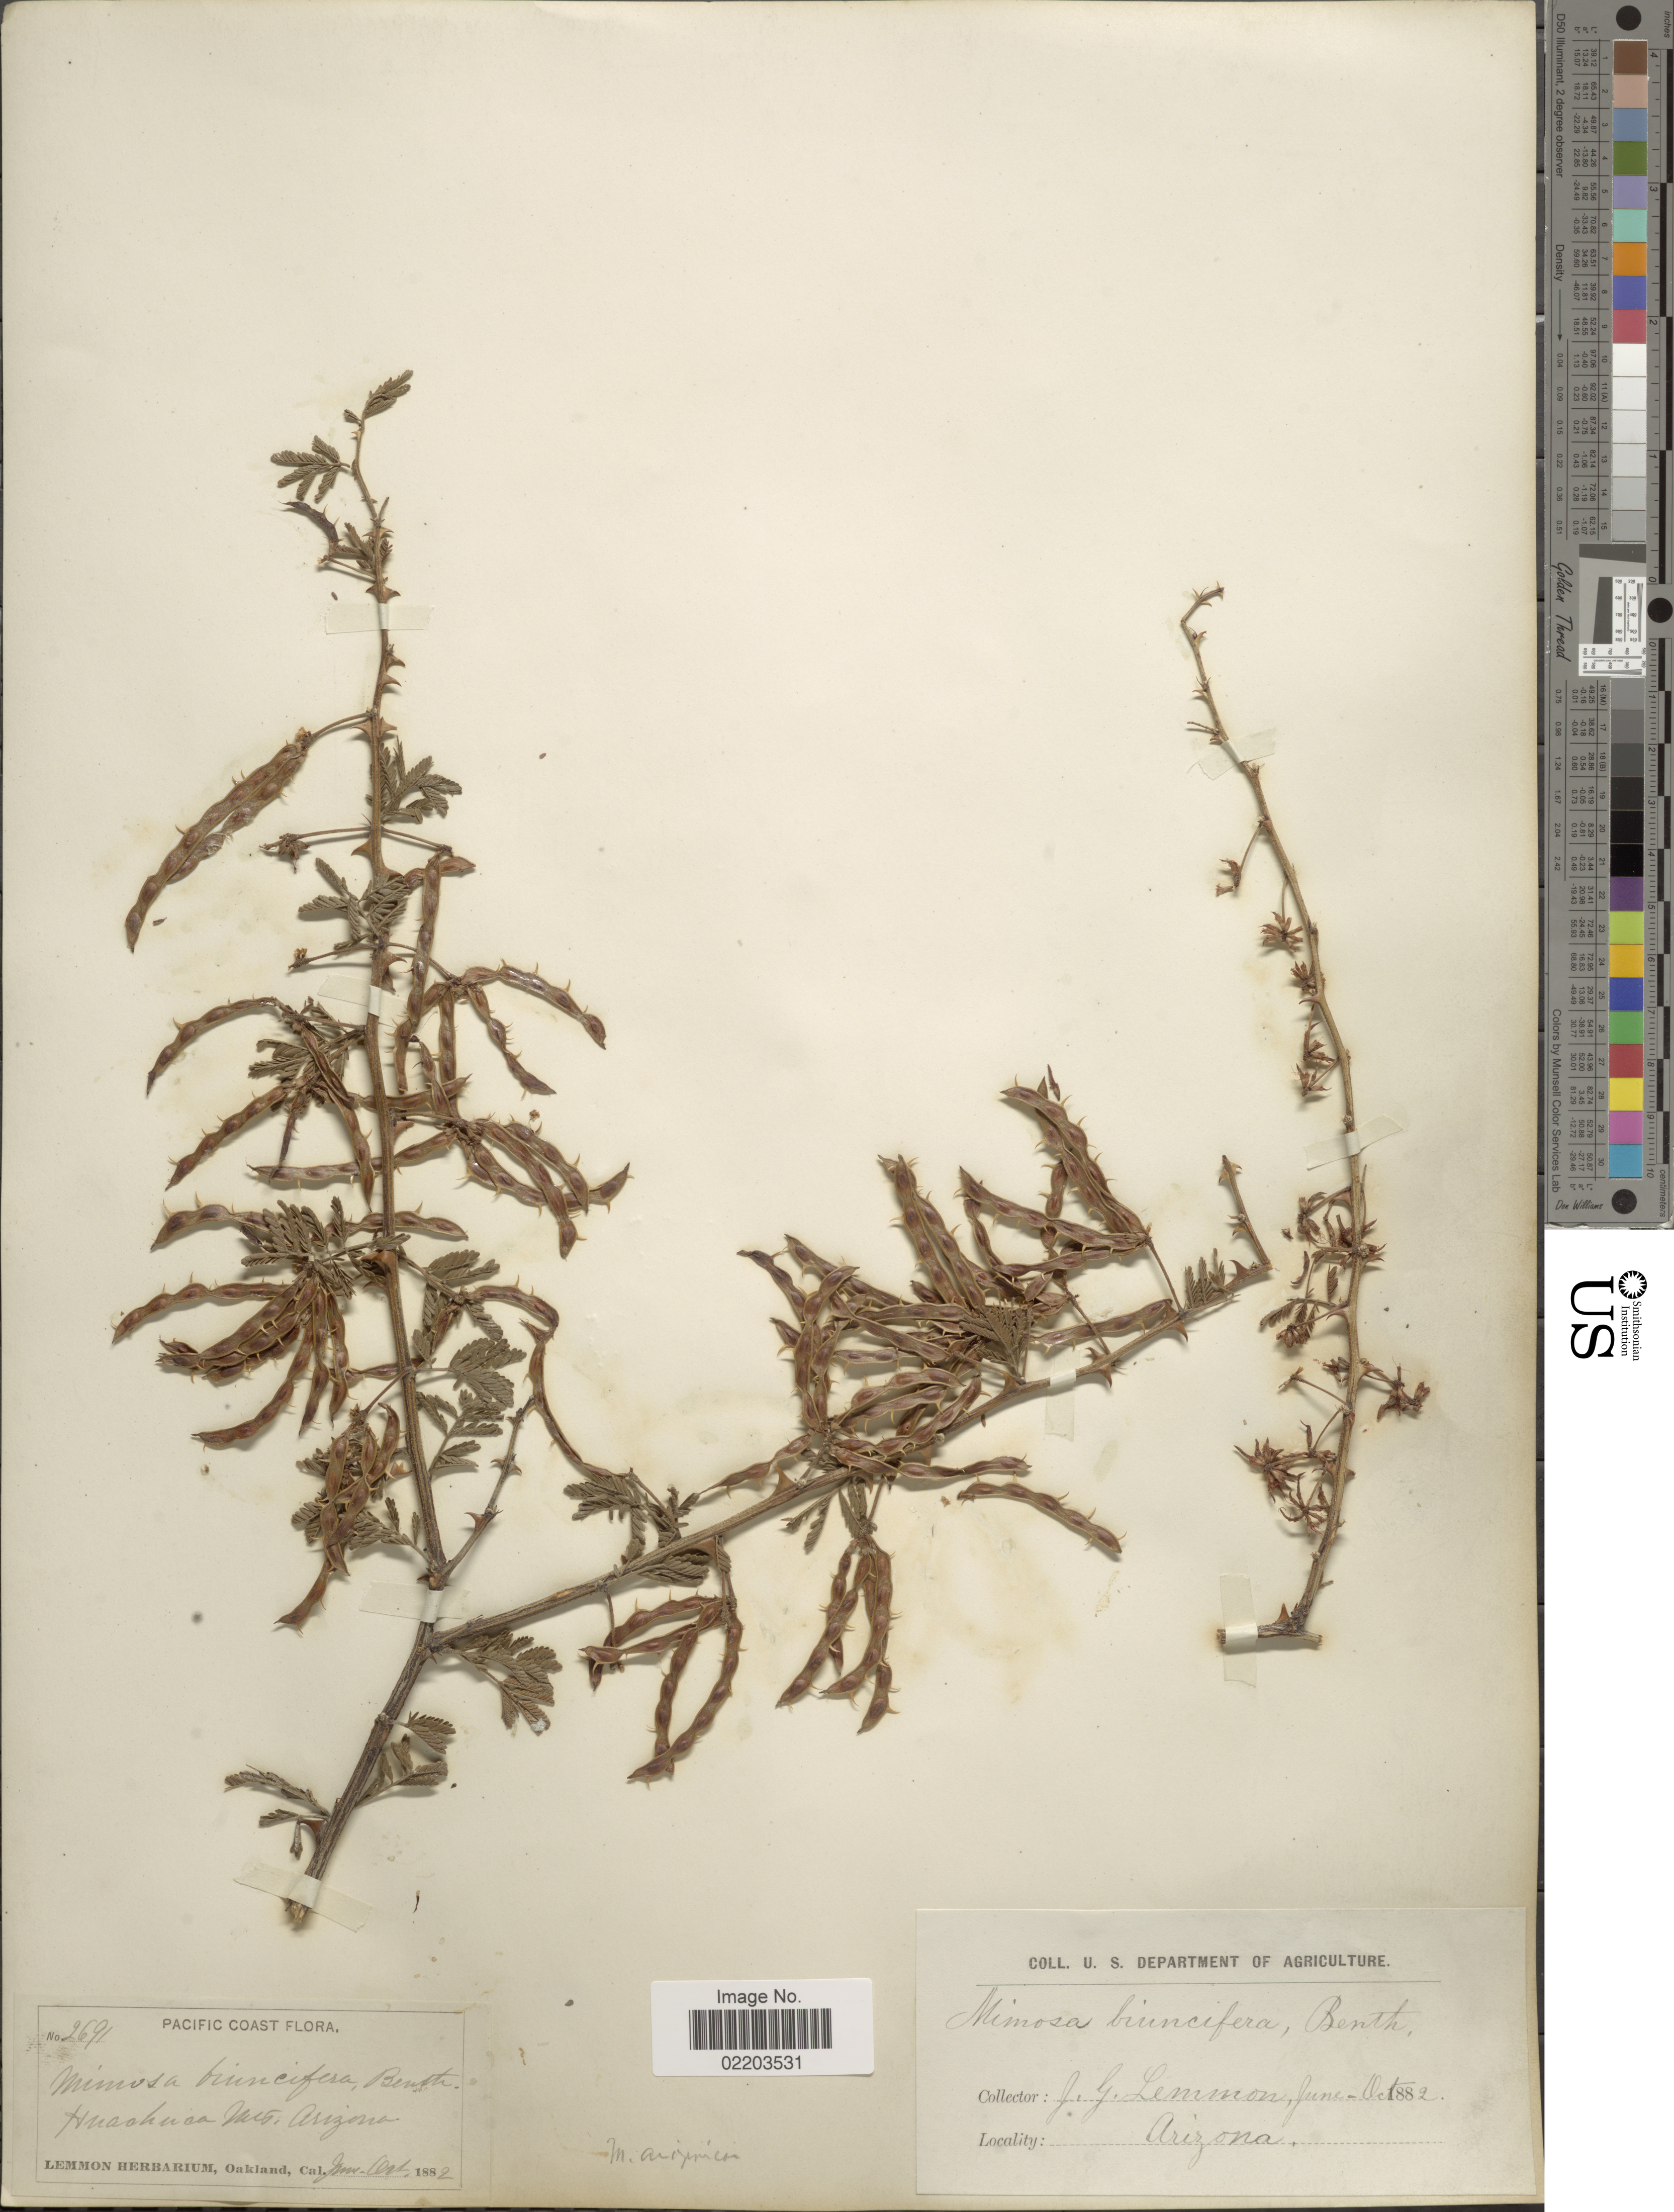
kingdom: Plantae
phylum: Tracheophyta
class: Magnoliopsida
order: Fabales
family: Fabaceae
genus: Mimosa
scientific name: Mimosa biuncifera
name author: Benth.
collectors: J. Lemmon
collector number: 2691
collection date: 1882-06/1882-10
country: United States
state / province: Arizona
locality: Pacific Coast, Huachuca Mts